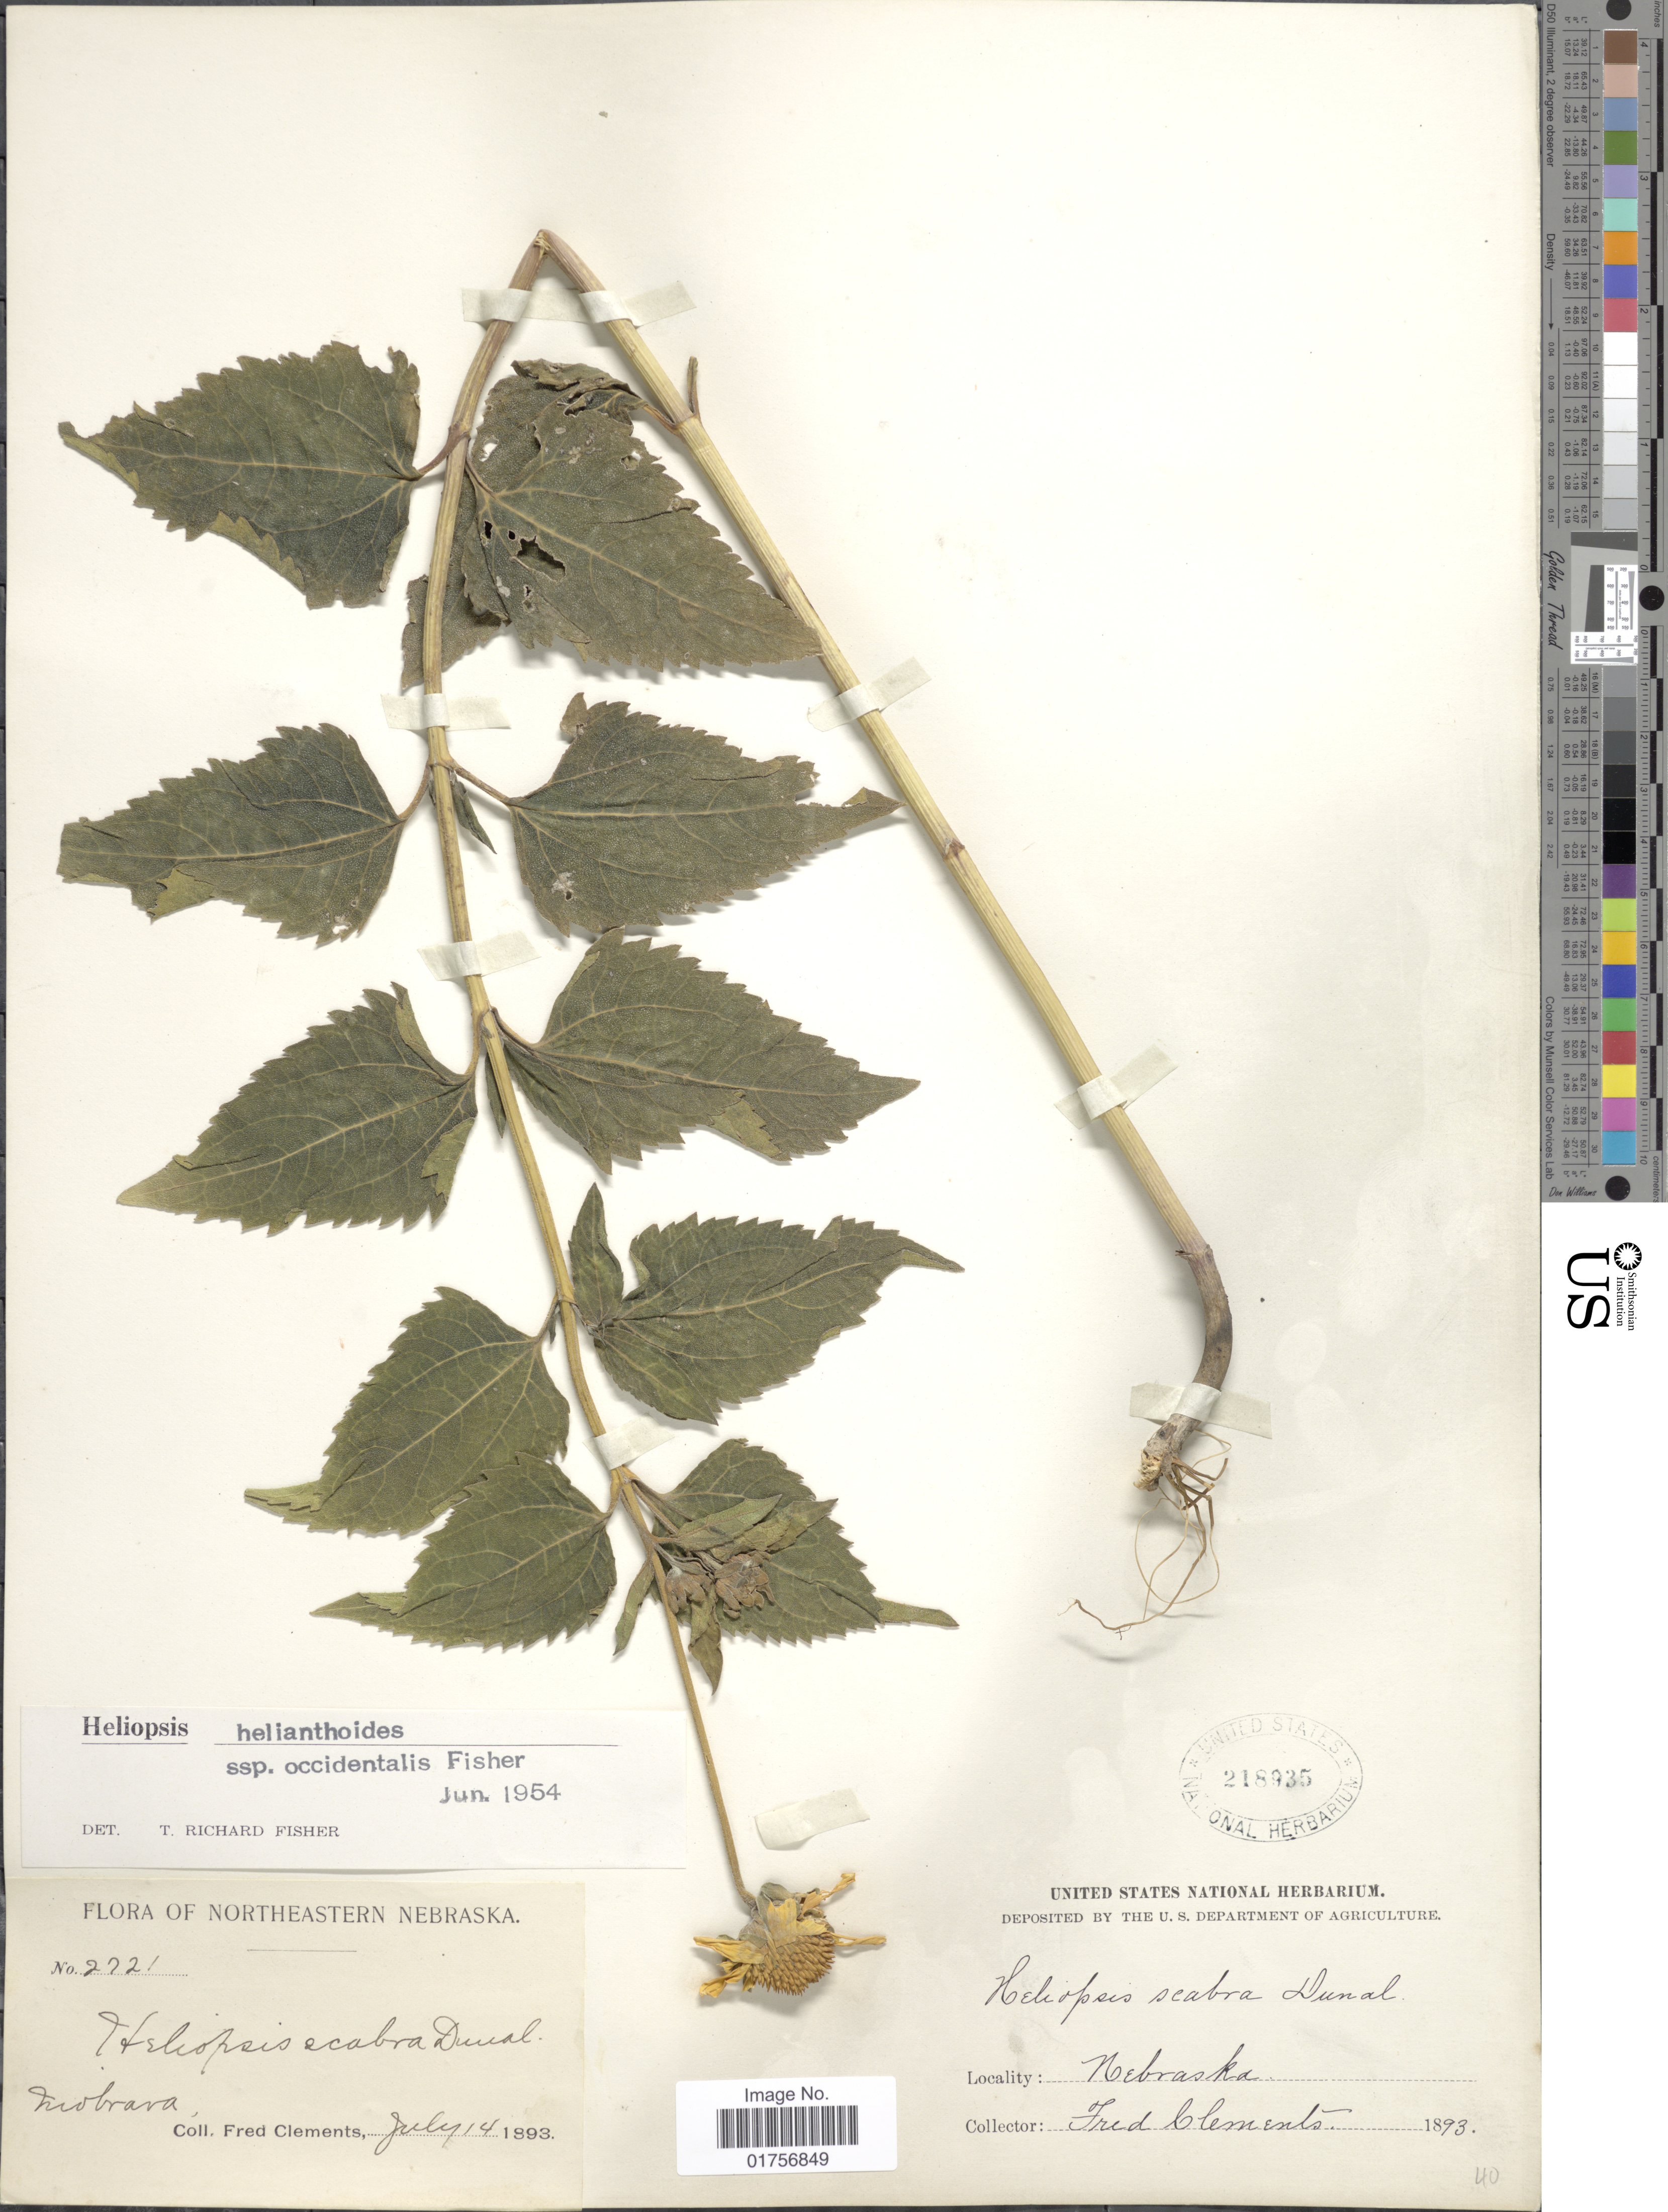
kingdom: Plantae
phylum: Tracheophyta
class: Magnoliopsida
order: Asterales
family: Asteraceae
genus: Heliopsis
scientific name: Heliopsis helianthoides subsp. occidentalis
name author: T.R. Fisher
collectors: F. Clements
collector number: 2721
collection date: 1893-07-14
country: United States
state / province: Nebraska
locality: Northeastern Nebraska, Ziobrava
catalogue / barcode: US 218935